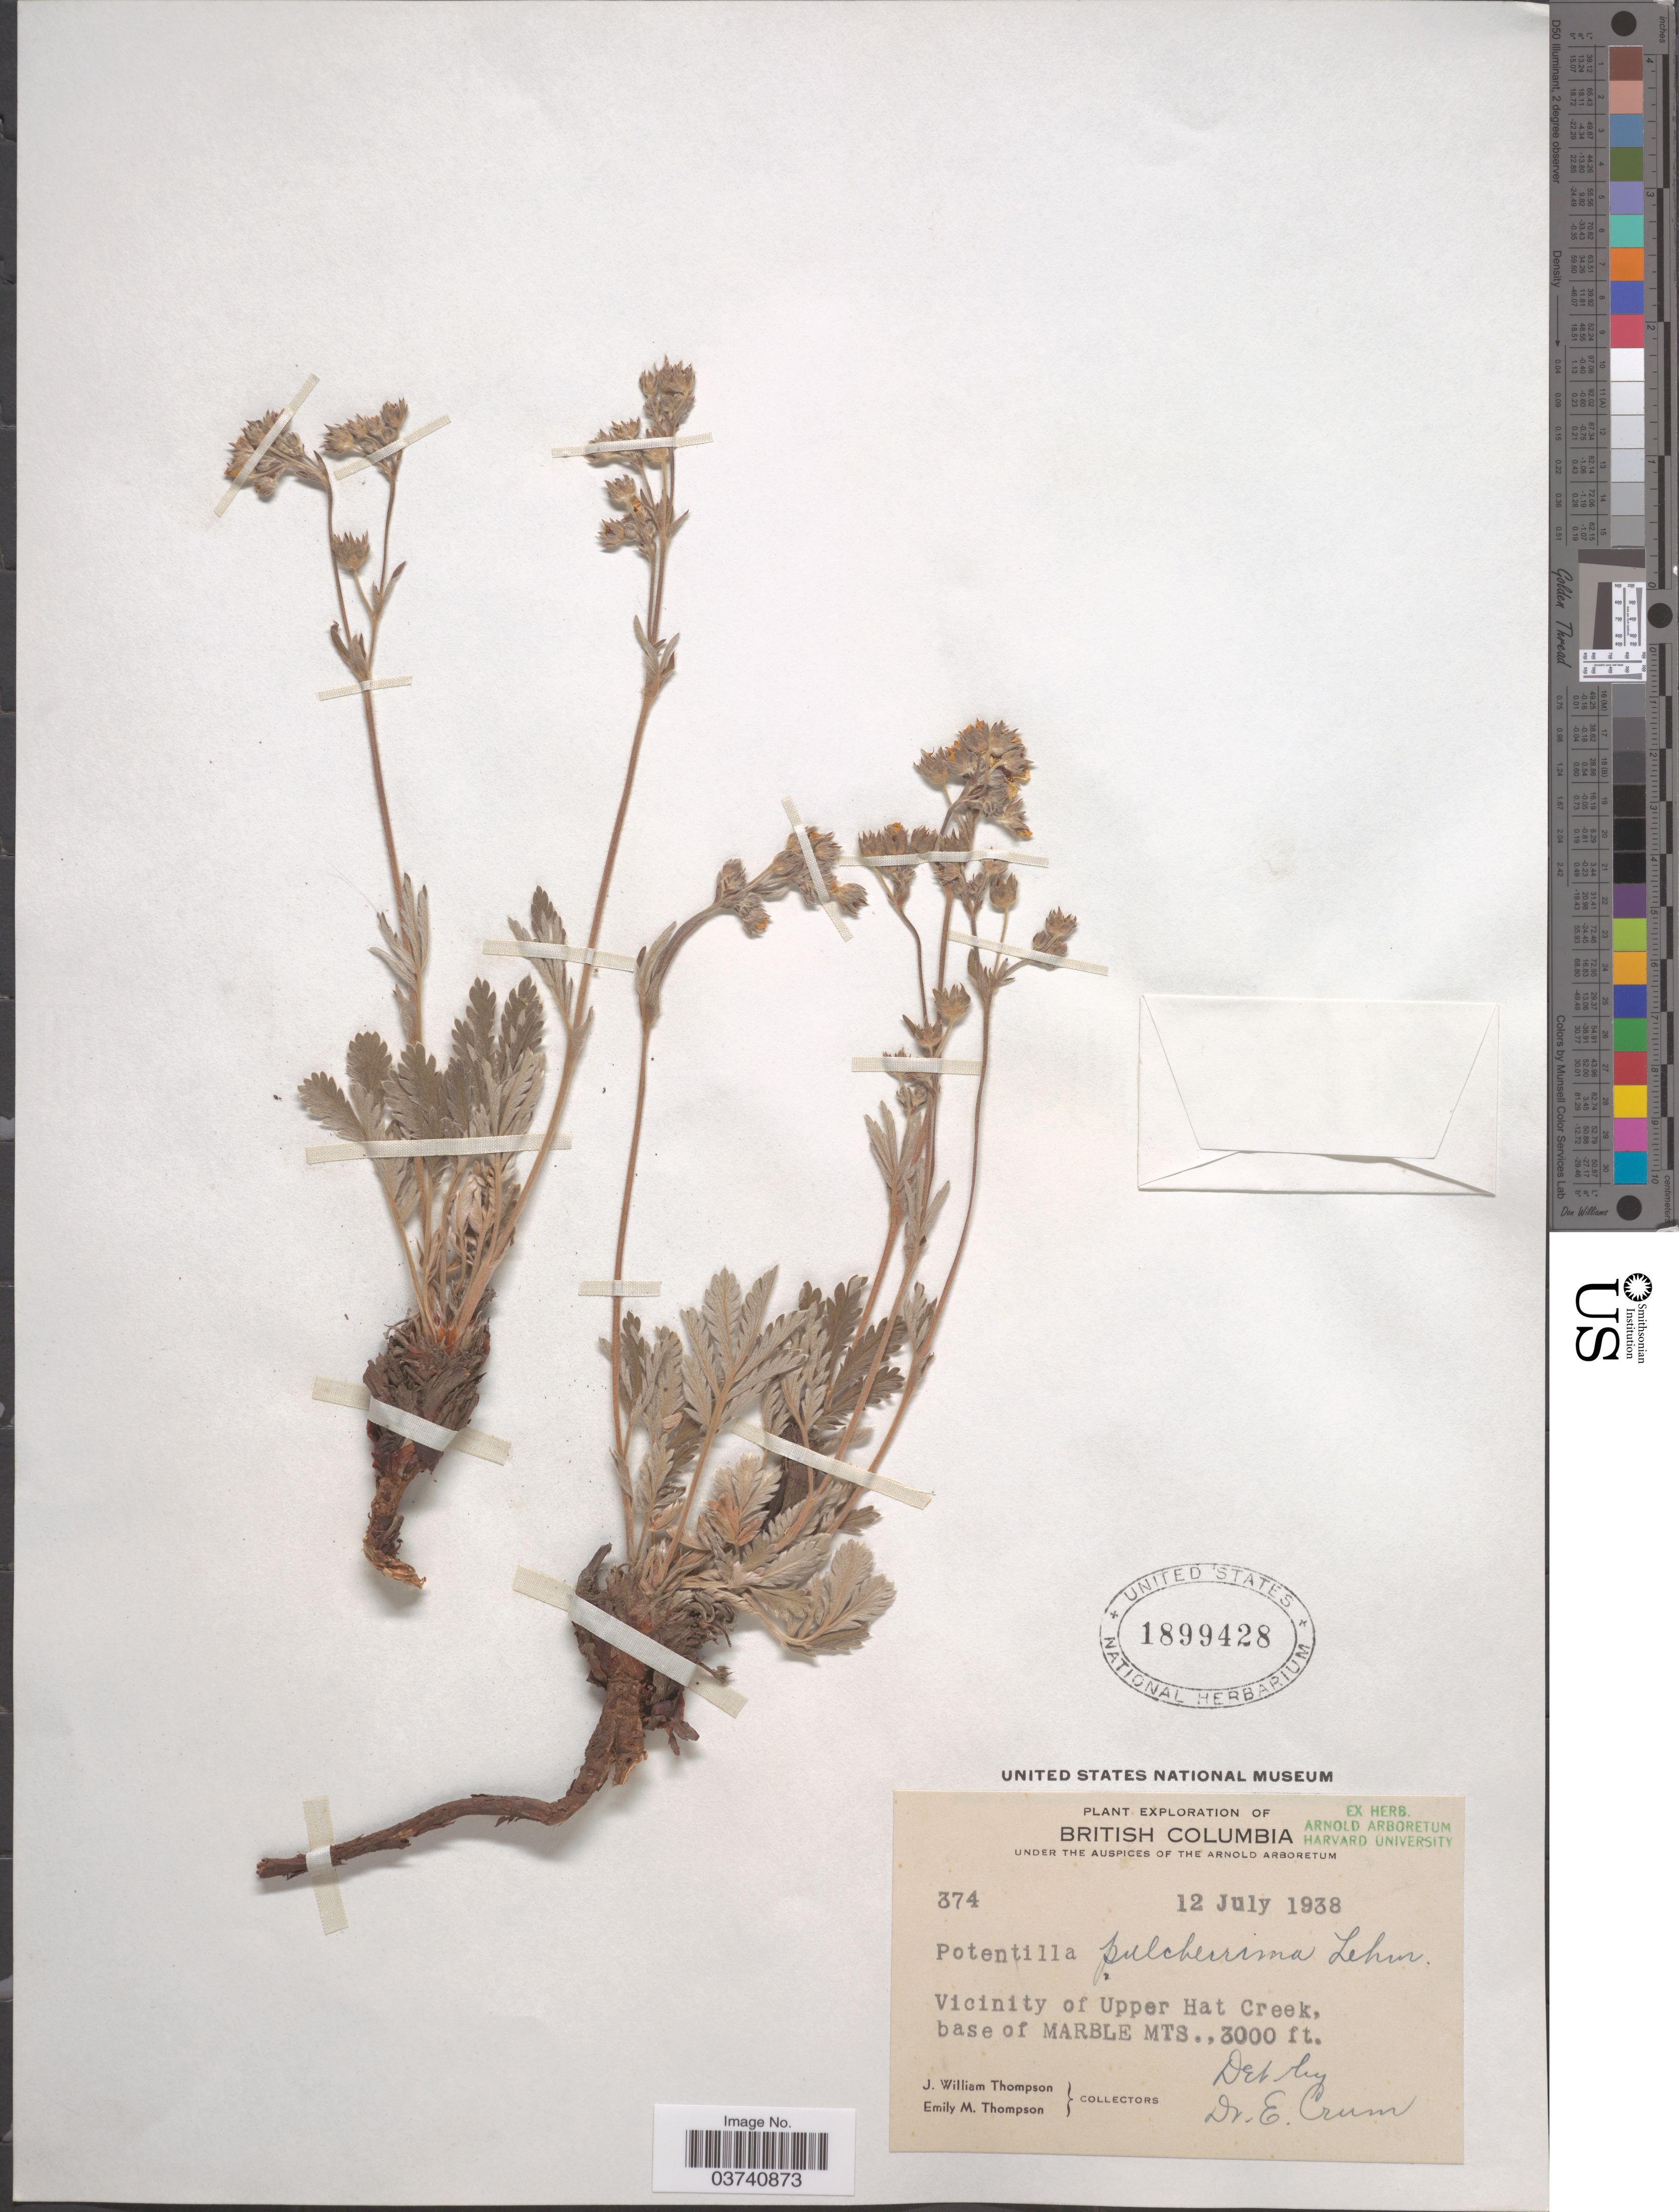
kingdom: Plantae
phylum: Tracheophyta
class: Magnoliopsida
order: Rosales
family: Rosaceae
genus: Potentilla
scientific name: Potentilla pulcherrima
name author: Lehm.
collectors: J. W. Thompson & E. M. Thompson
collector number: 374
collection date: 1938-07-12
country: Canada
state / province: British Columbia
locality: Vicinity of Upper Hat Creek, base of Marble Mts.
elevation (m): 914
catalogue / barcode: US 1899428